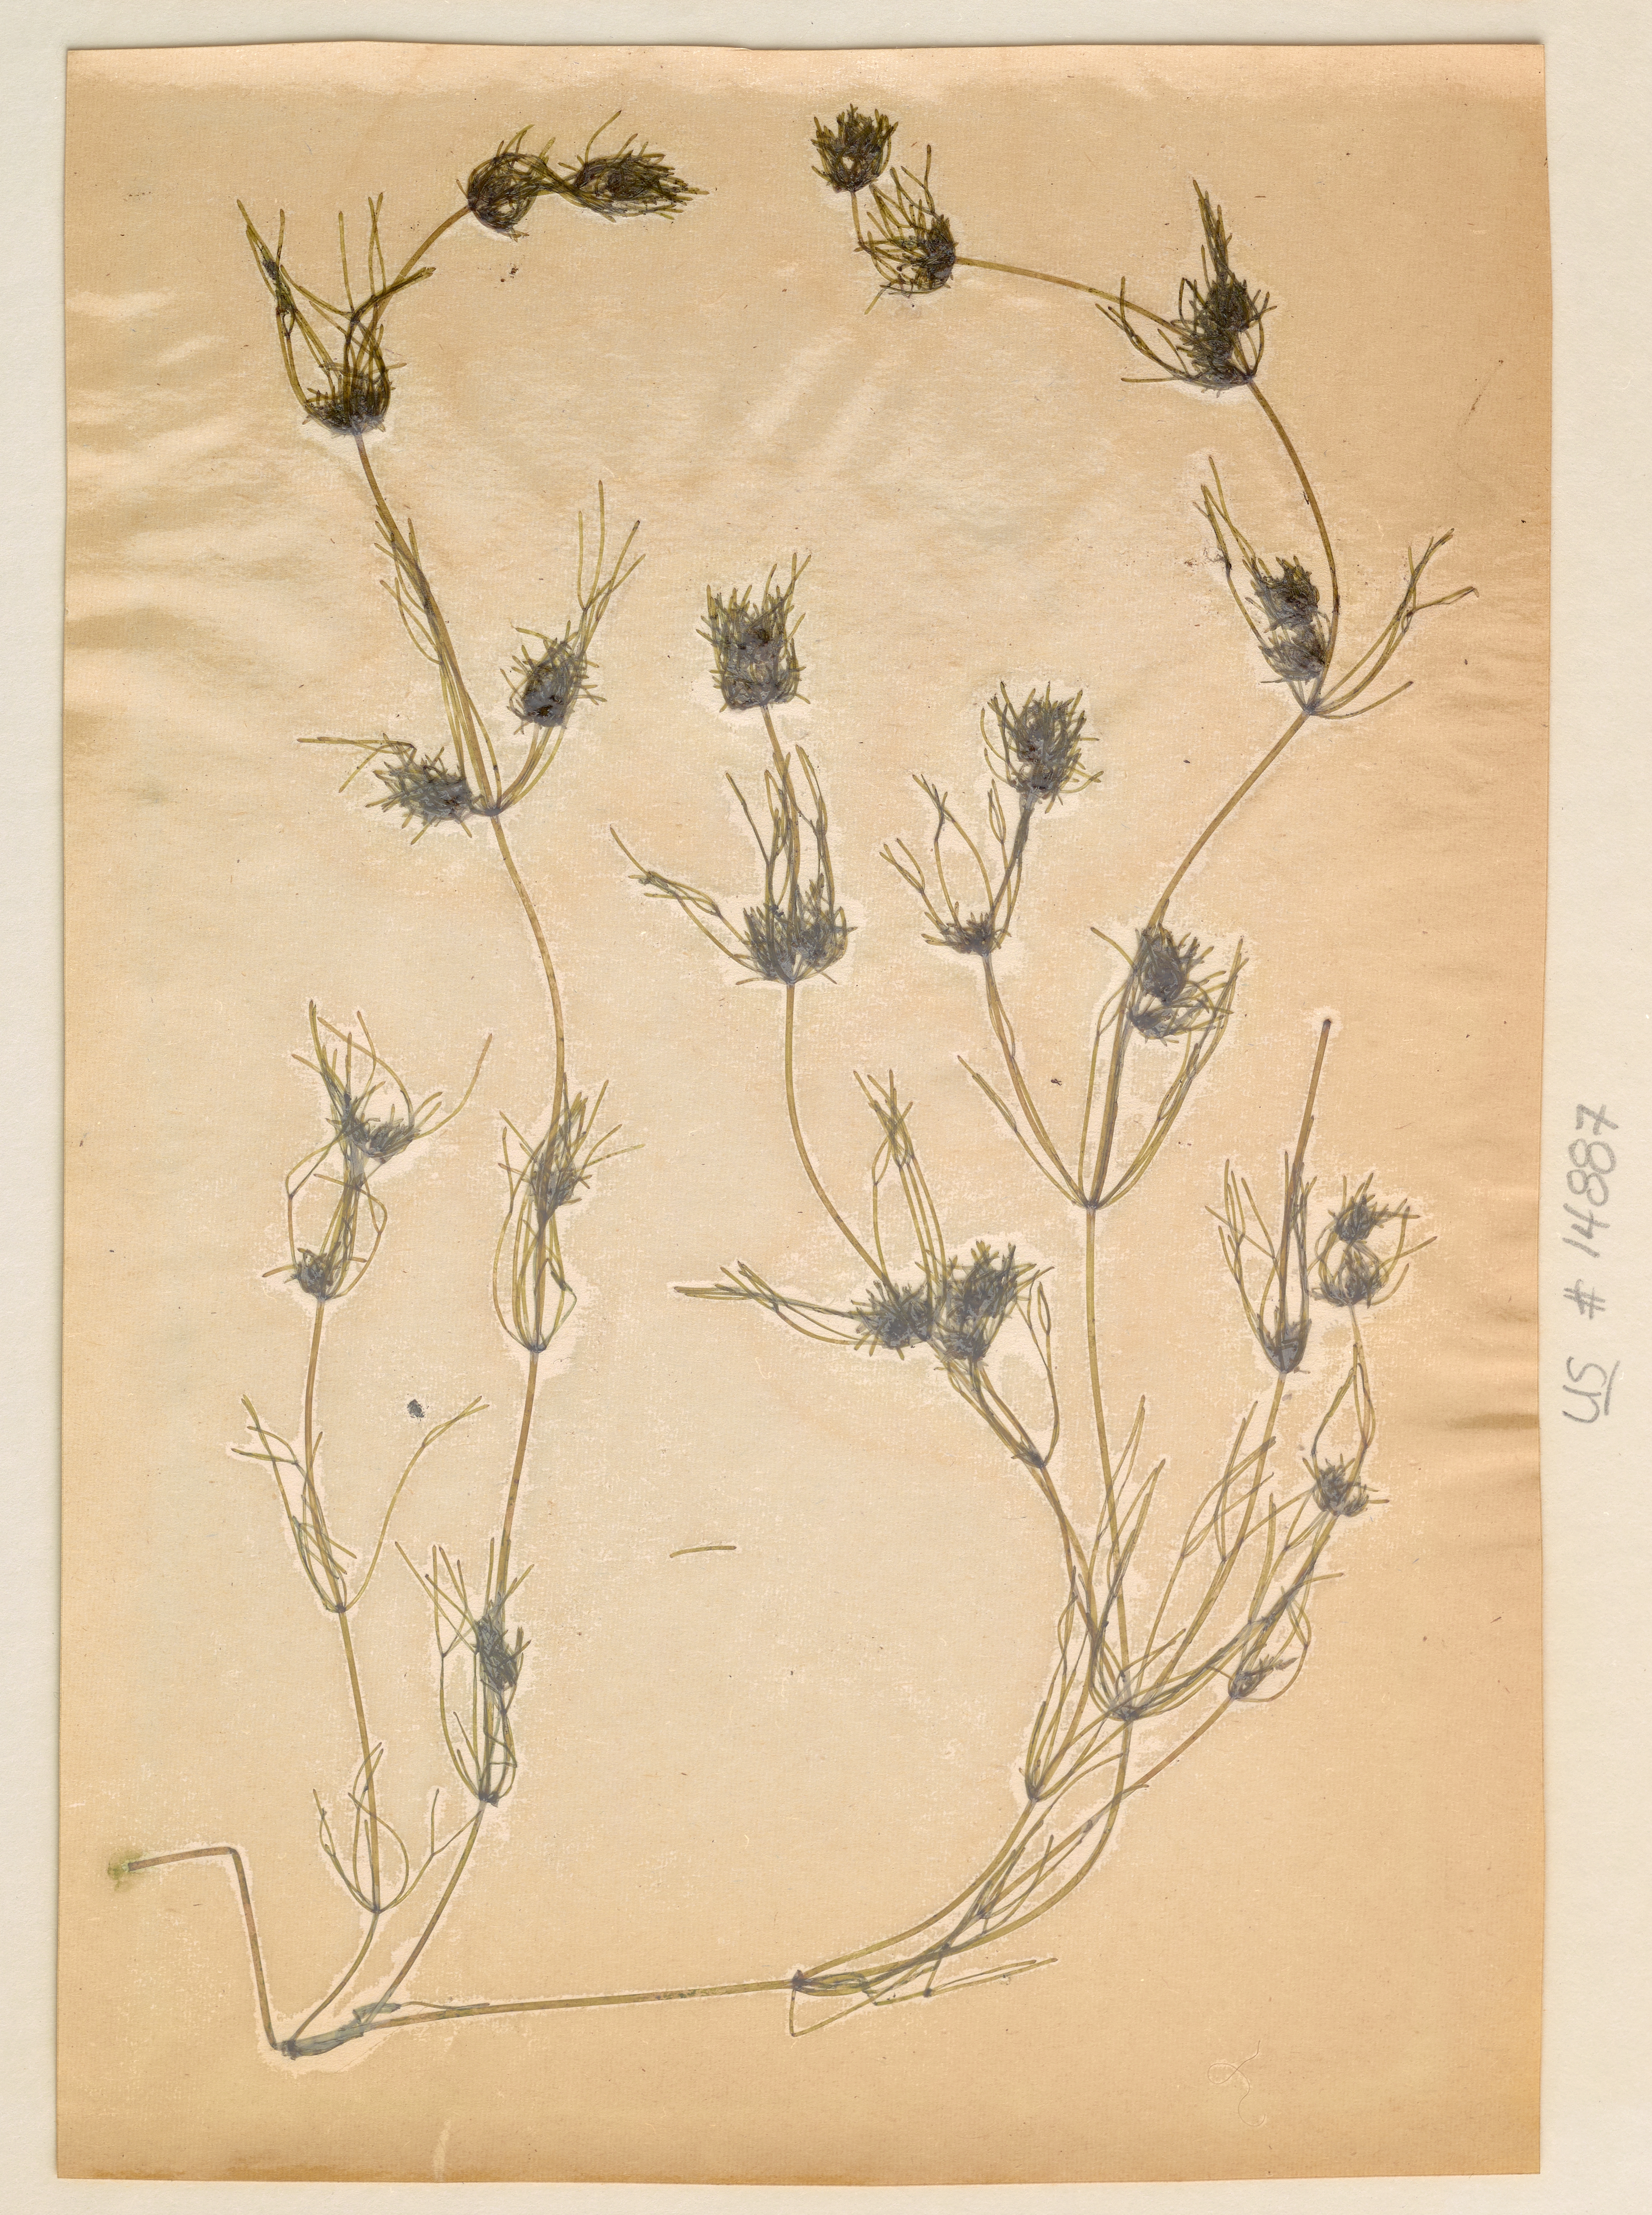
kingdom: Plantae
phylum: Charophyta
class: Charophyceae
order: Charales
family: Characeae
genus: Nitella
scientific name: Nitella opaca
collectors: W. Krause & H. Krause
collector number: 2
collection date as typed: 10 Jun 1983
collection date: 1983-06-10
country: Ireland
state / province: Connaught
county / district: Mayo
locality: Coolin Lough, Clonbur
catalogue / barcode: US 14887